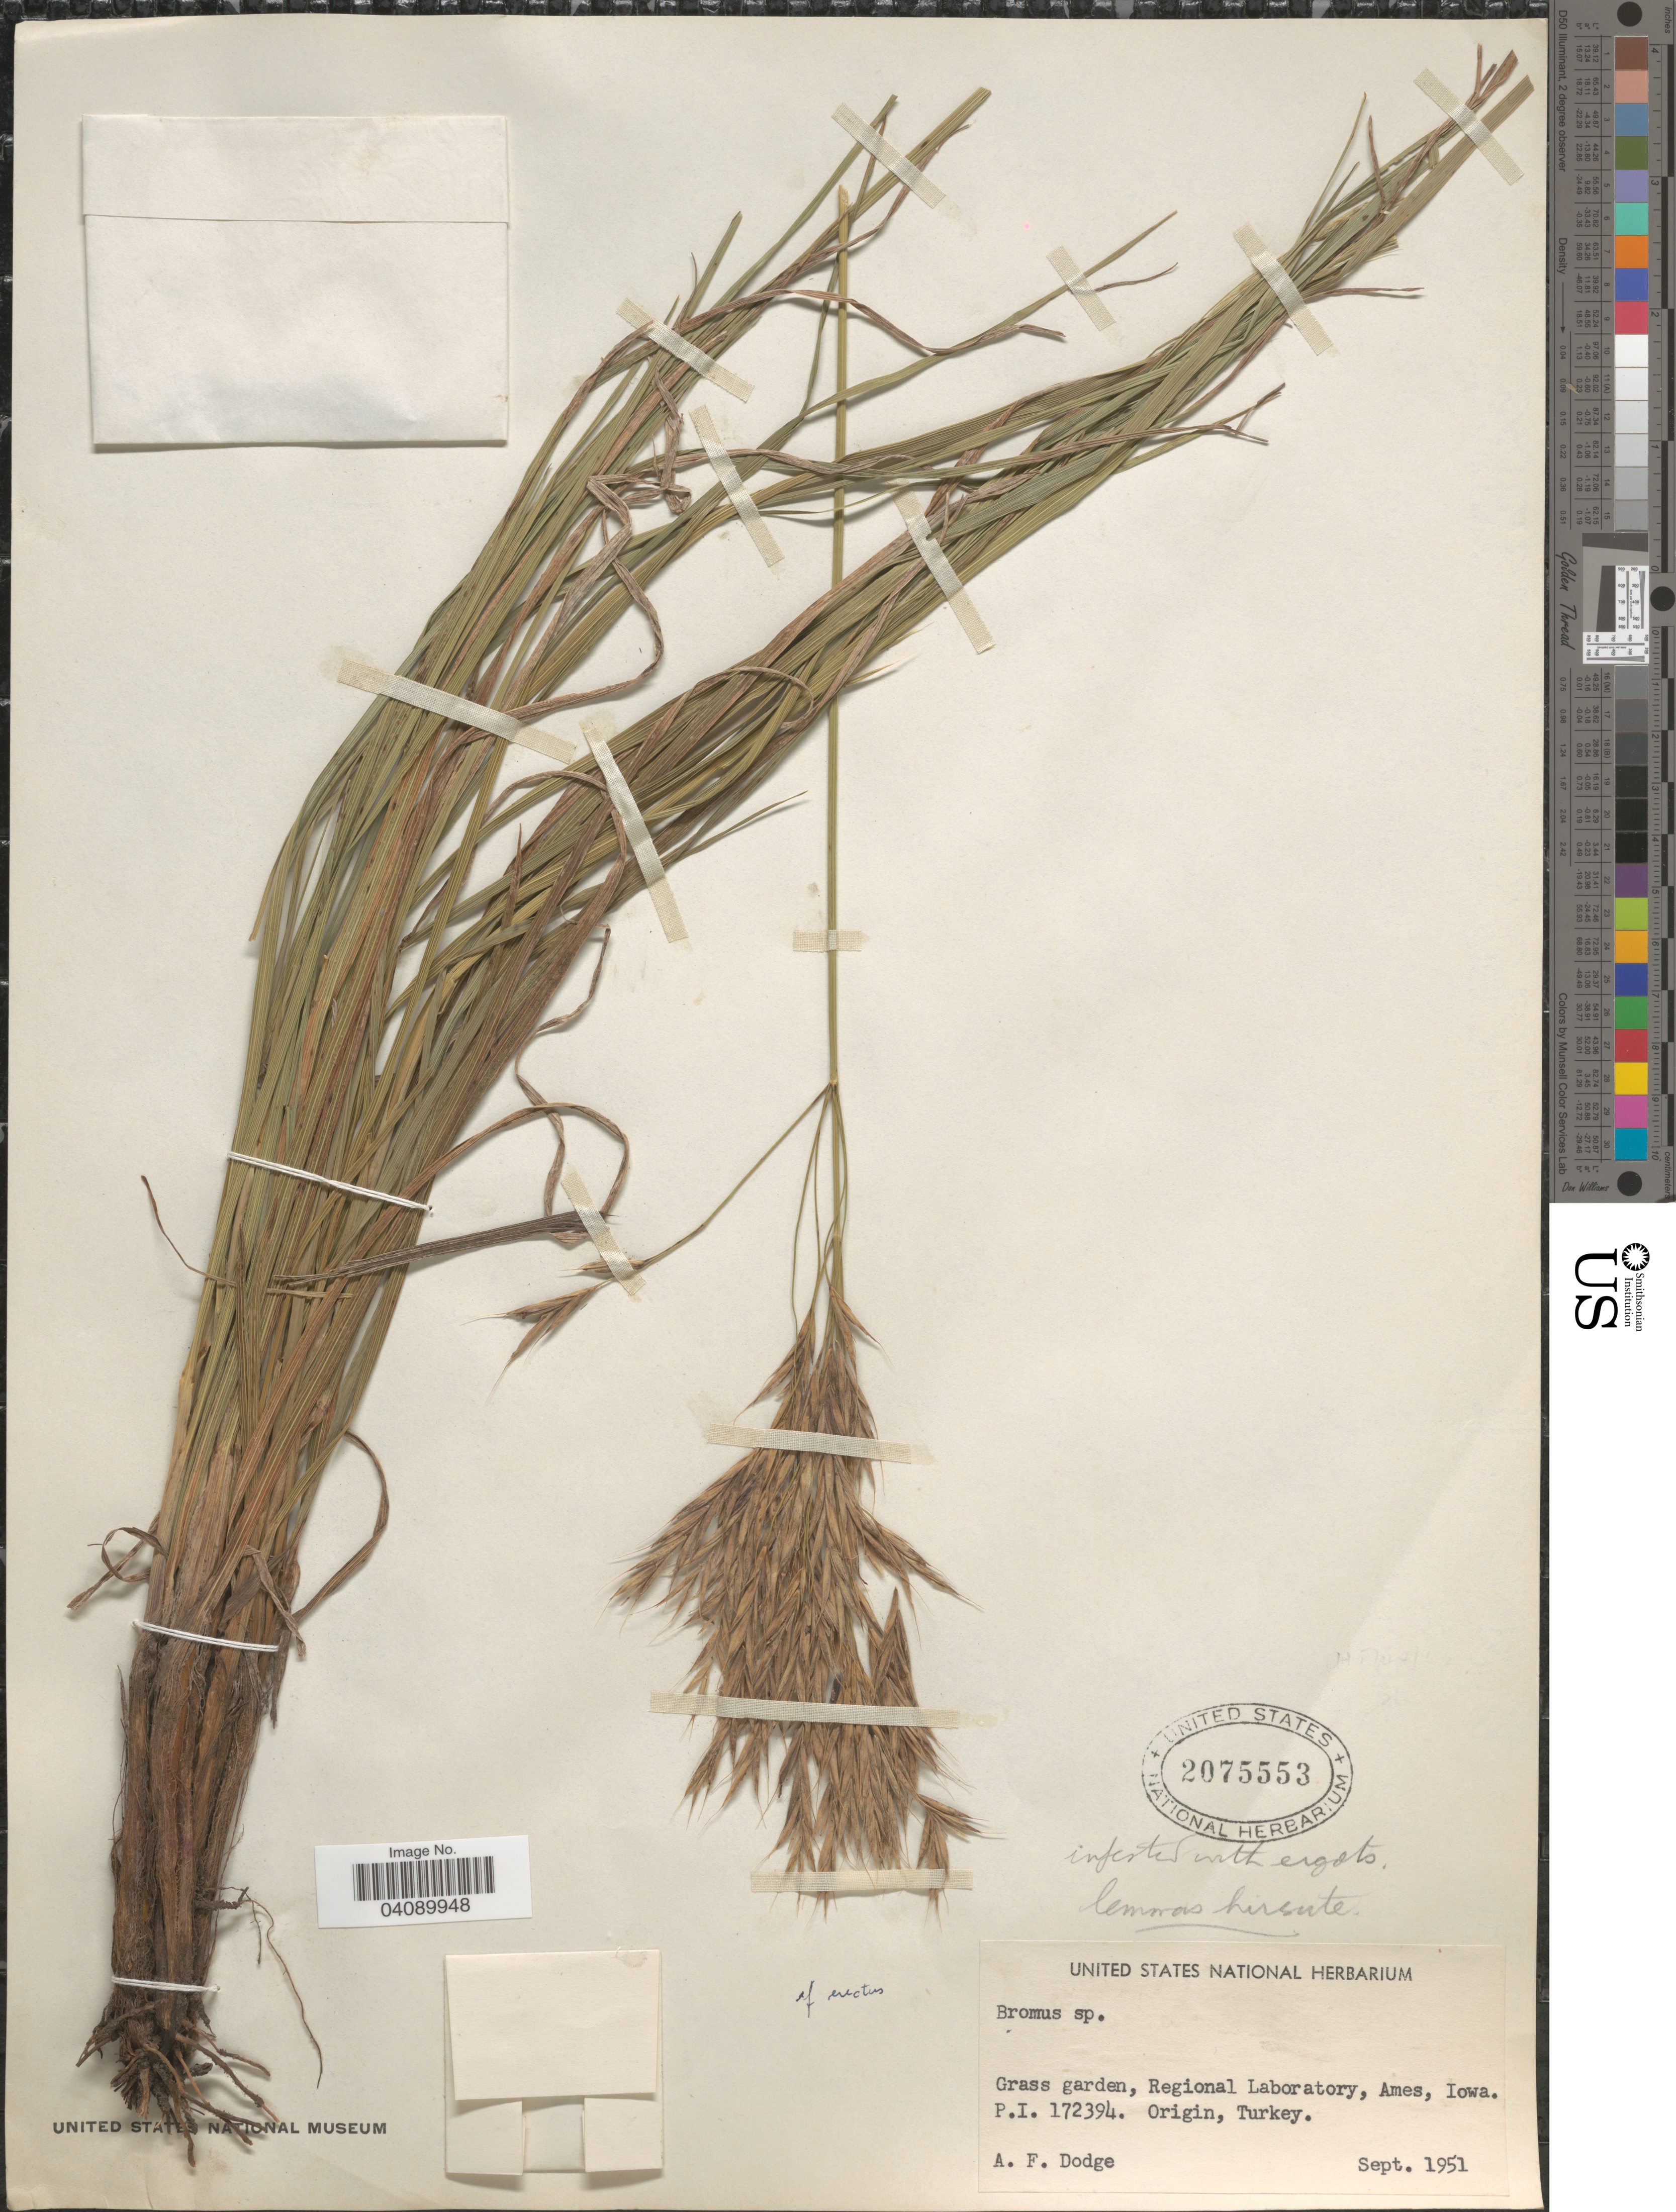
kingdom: Plantae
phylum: Tracheophyta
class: Liliopsida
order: Poales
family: Poaceae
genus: Bromus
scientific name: Bromus sp.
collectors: A. Dodge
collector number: P.I. 172394?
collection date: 1951-09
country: United States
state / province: Iowa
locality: Grass garden, Regional Laboratory, Ames.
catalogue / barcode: US 2075553